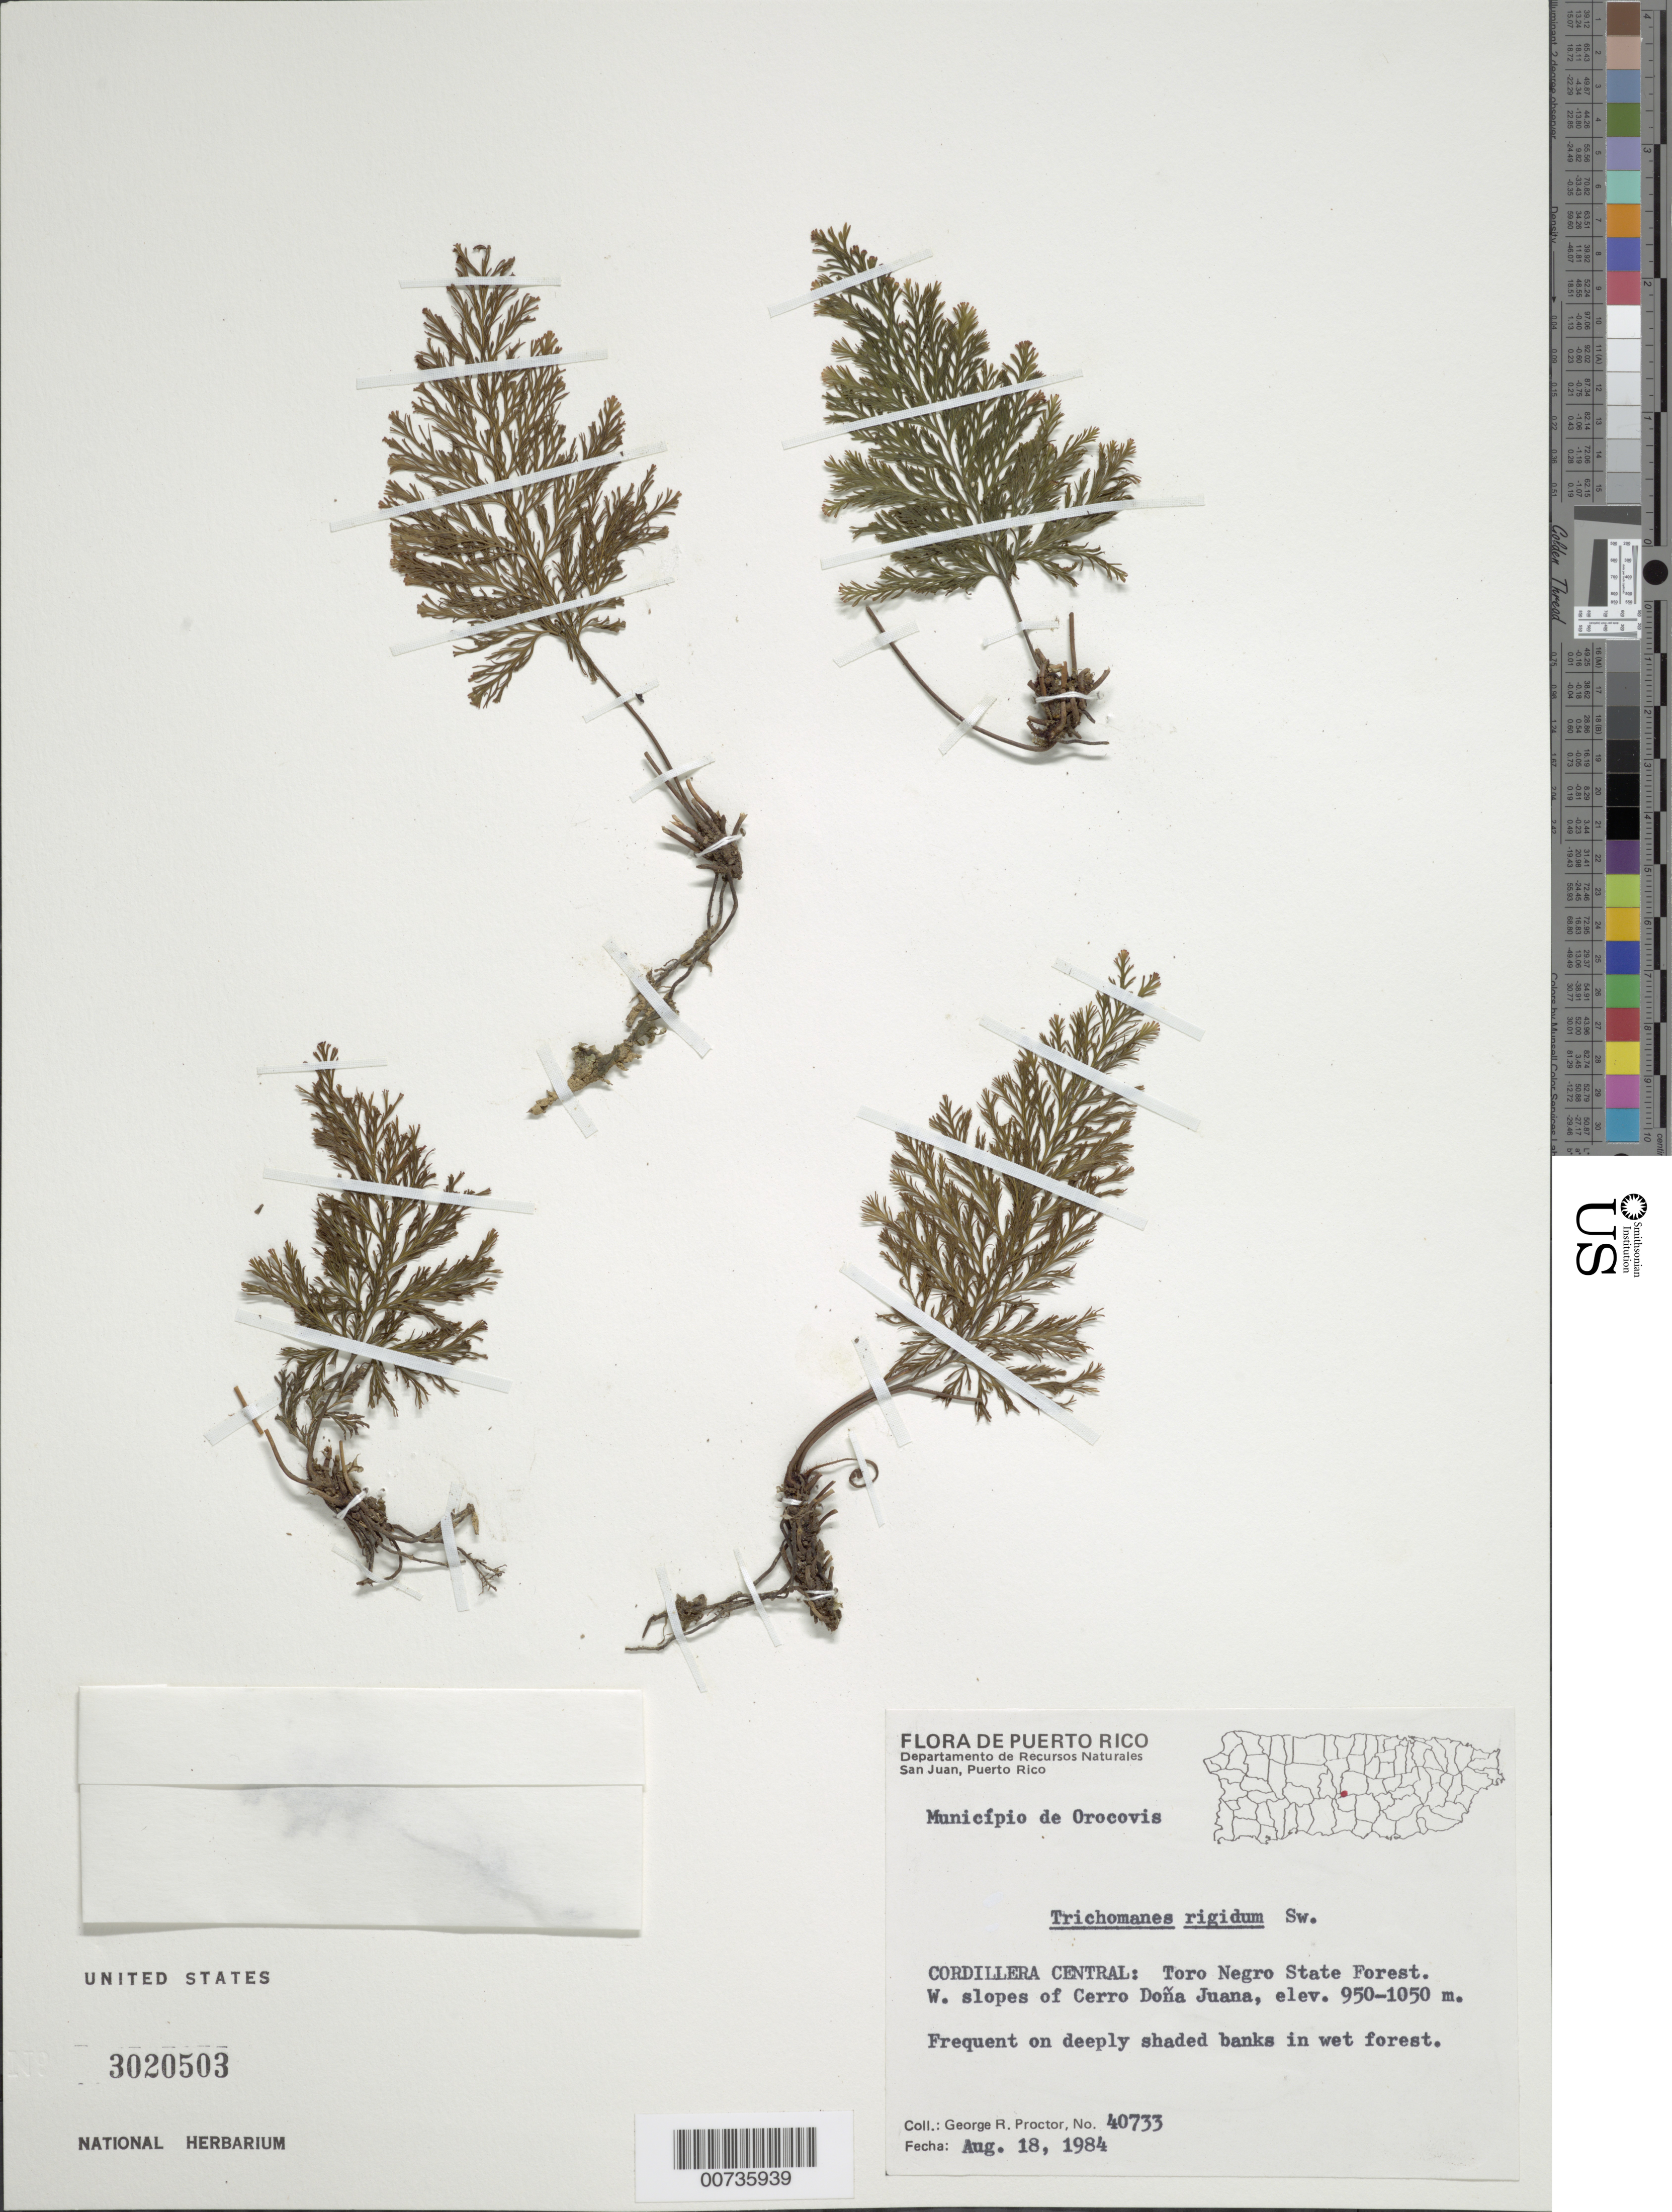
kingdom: Plantae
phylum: Tracheophyta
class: Polypodiopsida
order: Hymenophyllales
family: Hymenophyllaceae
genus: Abrodictyum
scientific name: Abrodictyum rigidum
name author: (Sw.) Ebihara & Dubuisson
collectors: G. R. Proctor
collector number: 40733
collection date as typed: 18 Aug 1984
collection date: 1984-08-18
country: Puerto Rico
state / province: Orocovis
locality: Mun. Orocovis, Cordillera Central: Toro Negro State Forest. W slopes of Cerro Doña Juana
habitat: On deeply shaded banks in wet forest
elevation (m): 950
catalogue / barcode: US 3020503